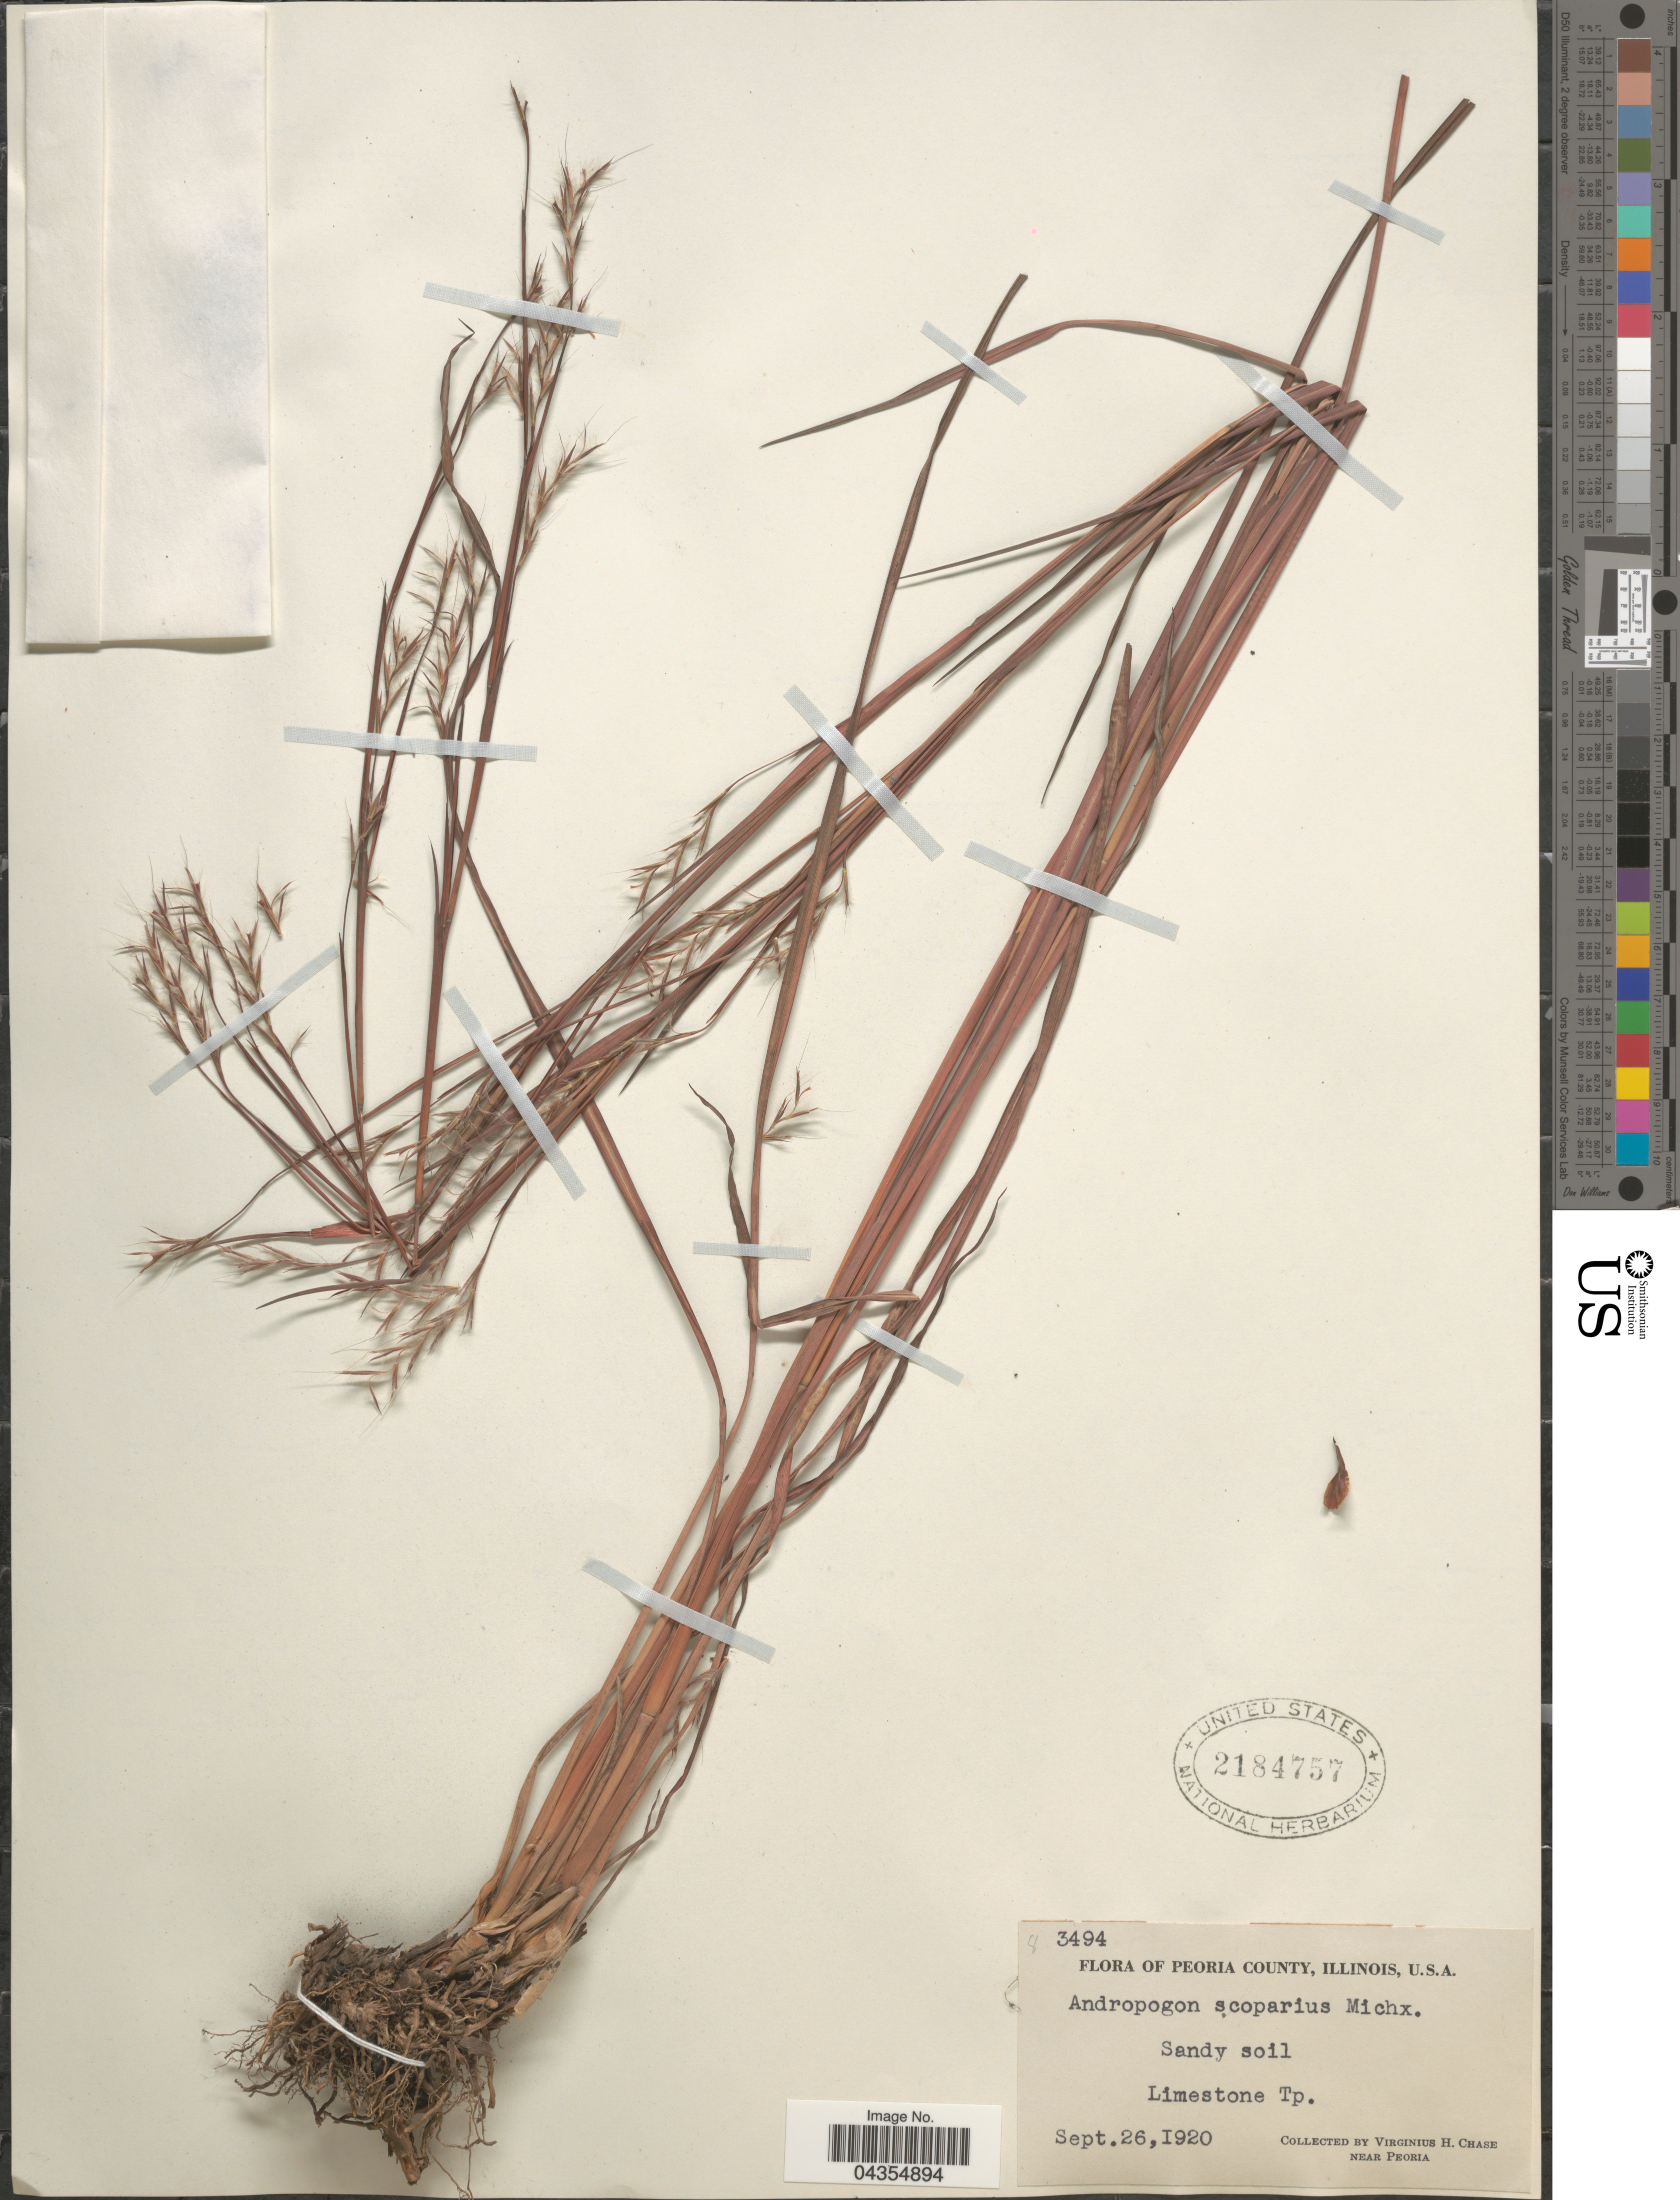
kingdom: Plantae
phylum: Tracheophyta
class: Liliopsida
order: Poales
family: Poaceae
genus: Schizachyrium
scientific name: Schizachyrium sanguineum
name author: (Retz.) Alston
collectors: V. H. Chase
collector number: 3494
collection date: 1920-09-26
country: United States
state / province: Illinois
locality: Peoria County. Limestone Tp. Near Peoria.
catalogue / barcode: US 2184757